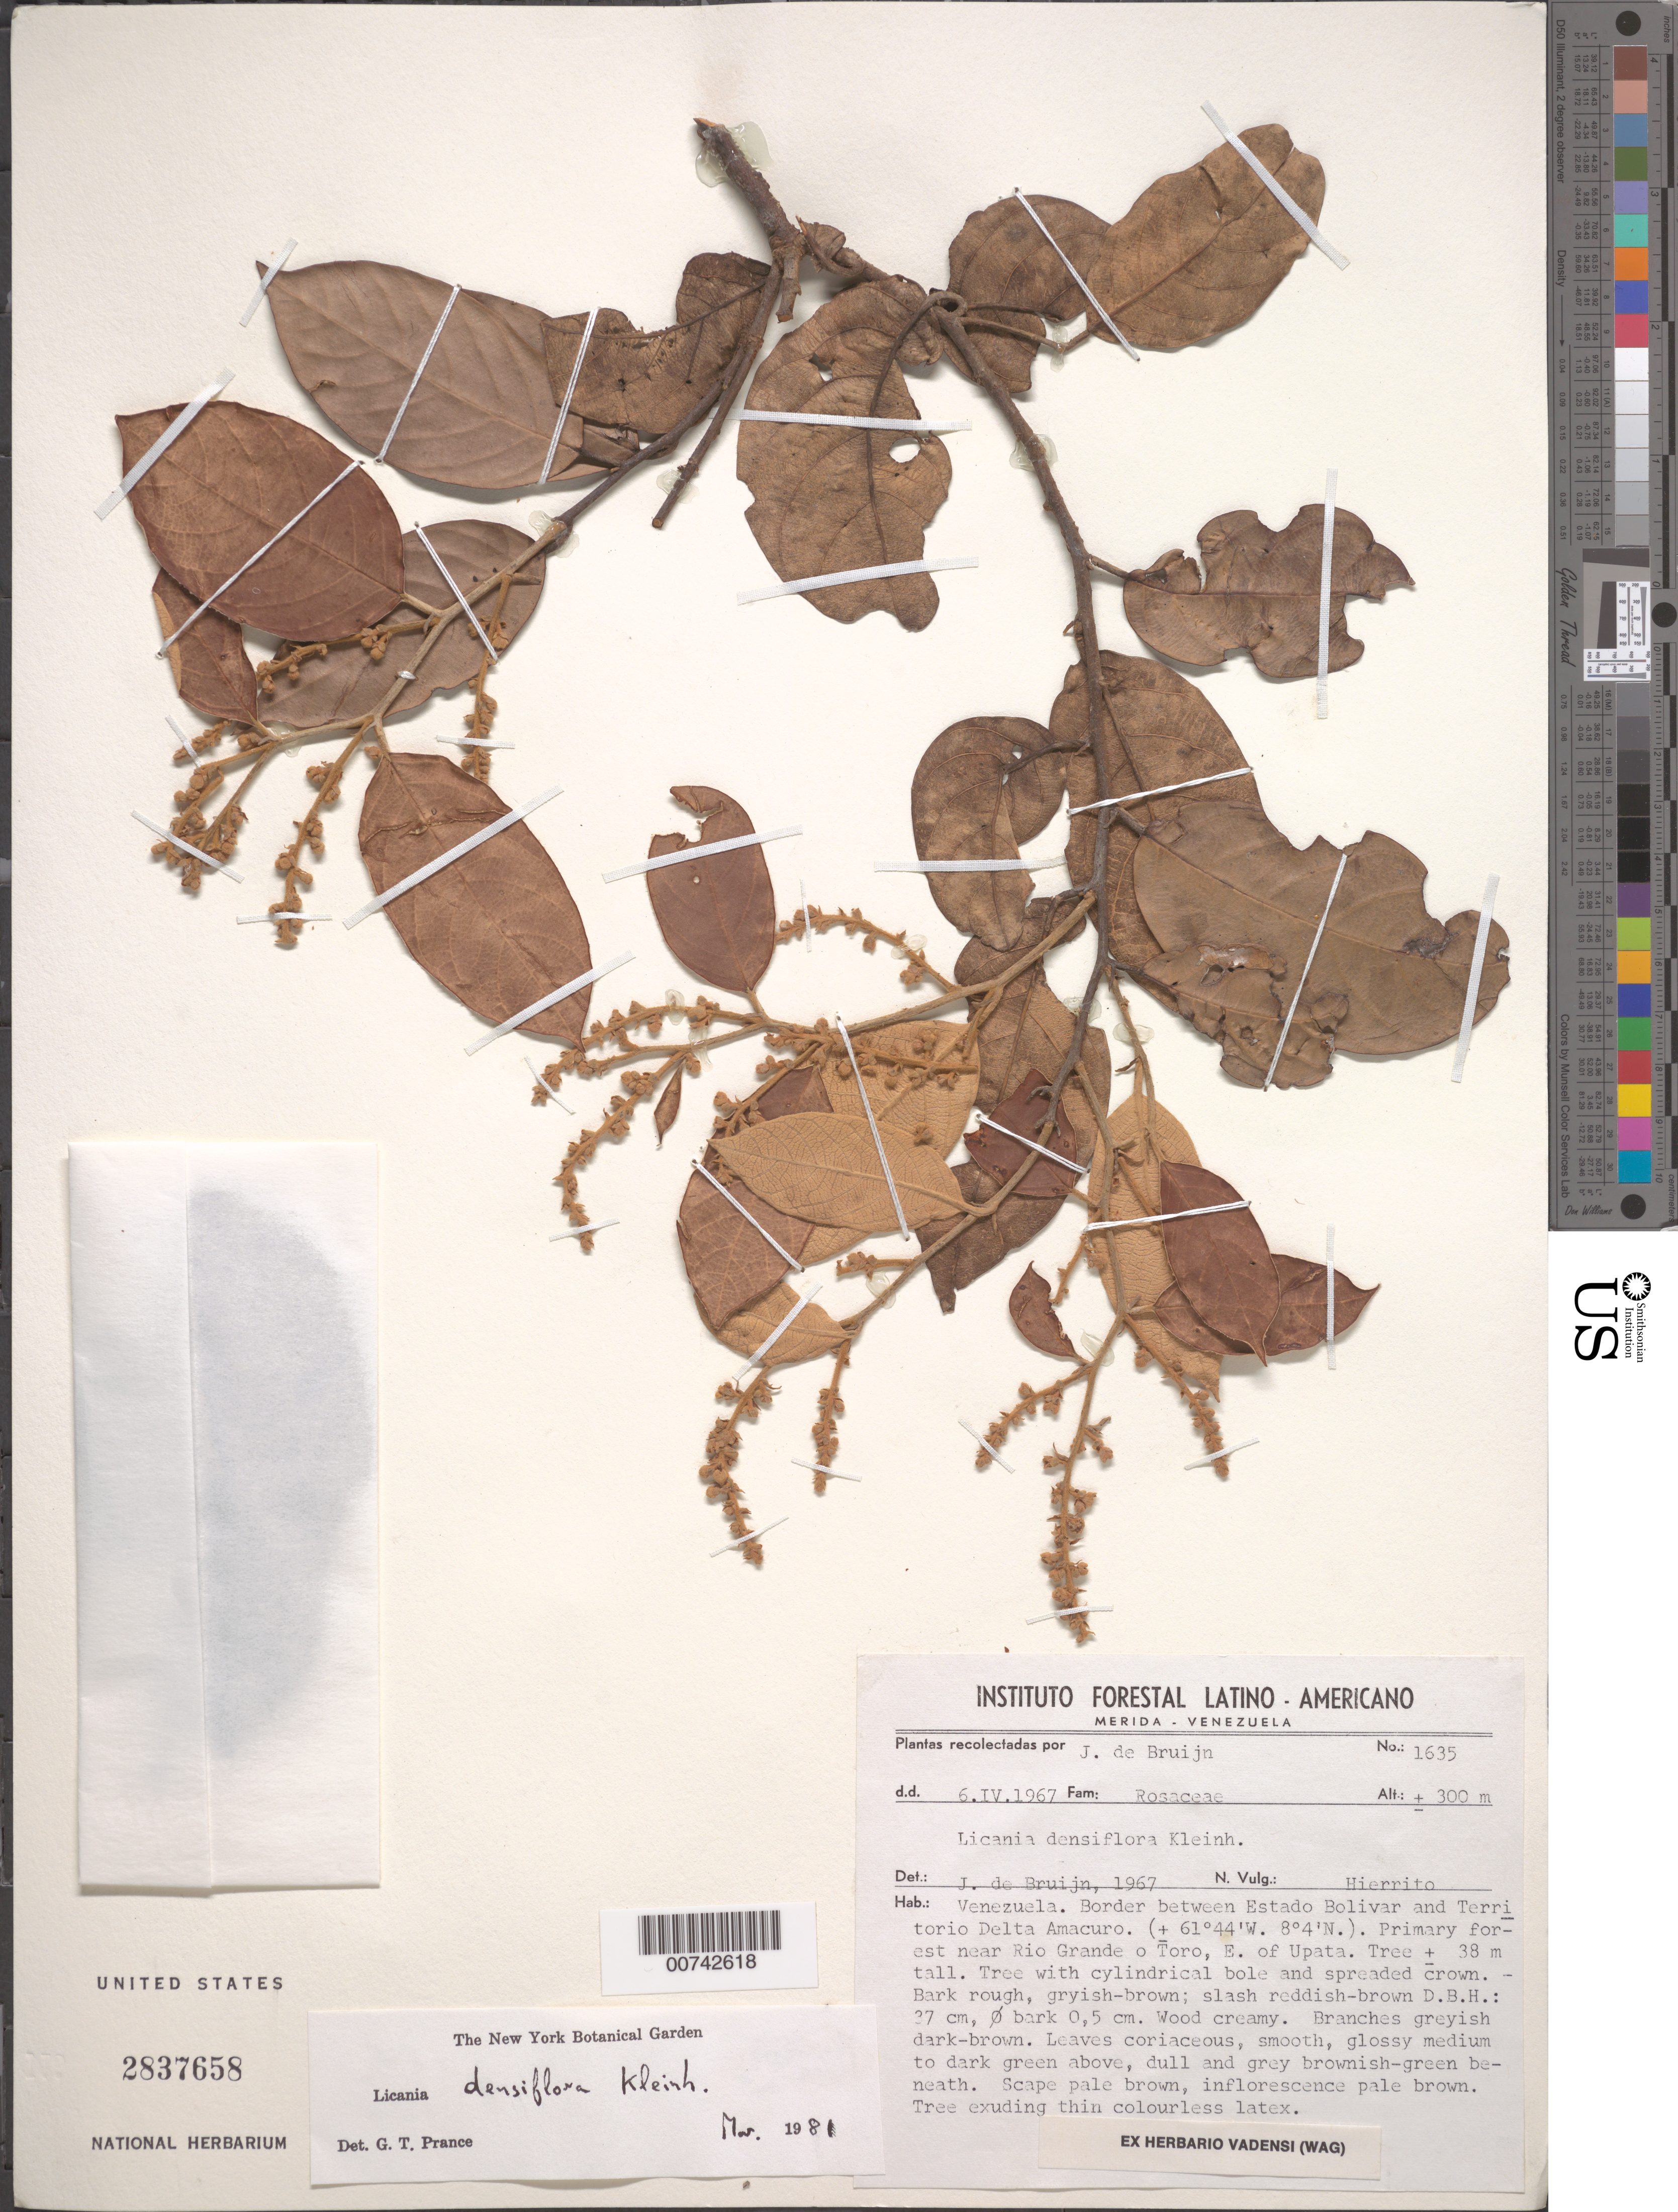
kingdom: Plantae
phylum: Tracheophyta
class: Magnoliopsida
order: Malpighiales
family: Chrysobalanaceae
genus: Licania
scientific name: Licania densiflora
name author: Kleinh.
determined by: Prance, G. T.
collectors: J. Bruijn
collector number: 1635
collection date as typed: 6-Apr-67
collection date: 1967-04-06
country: Venezuela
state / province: Delta Amacuro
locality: Estado Bolívar and Territorío Delta Amacuro border, near Río Grande o Toro, E of Upata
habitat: Primary forest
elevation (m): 300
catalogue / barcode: US 2837658